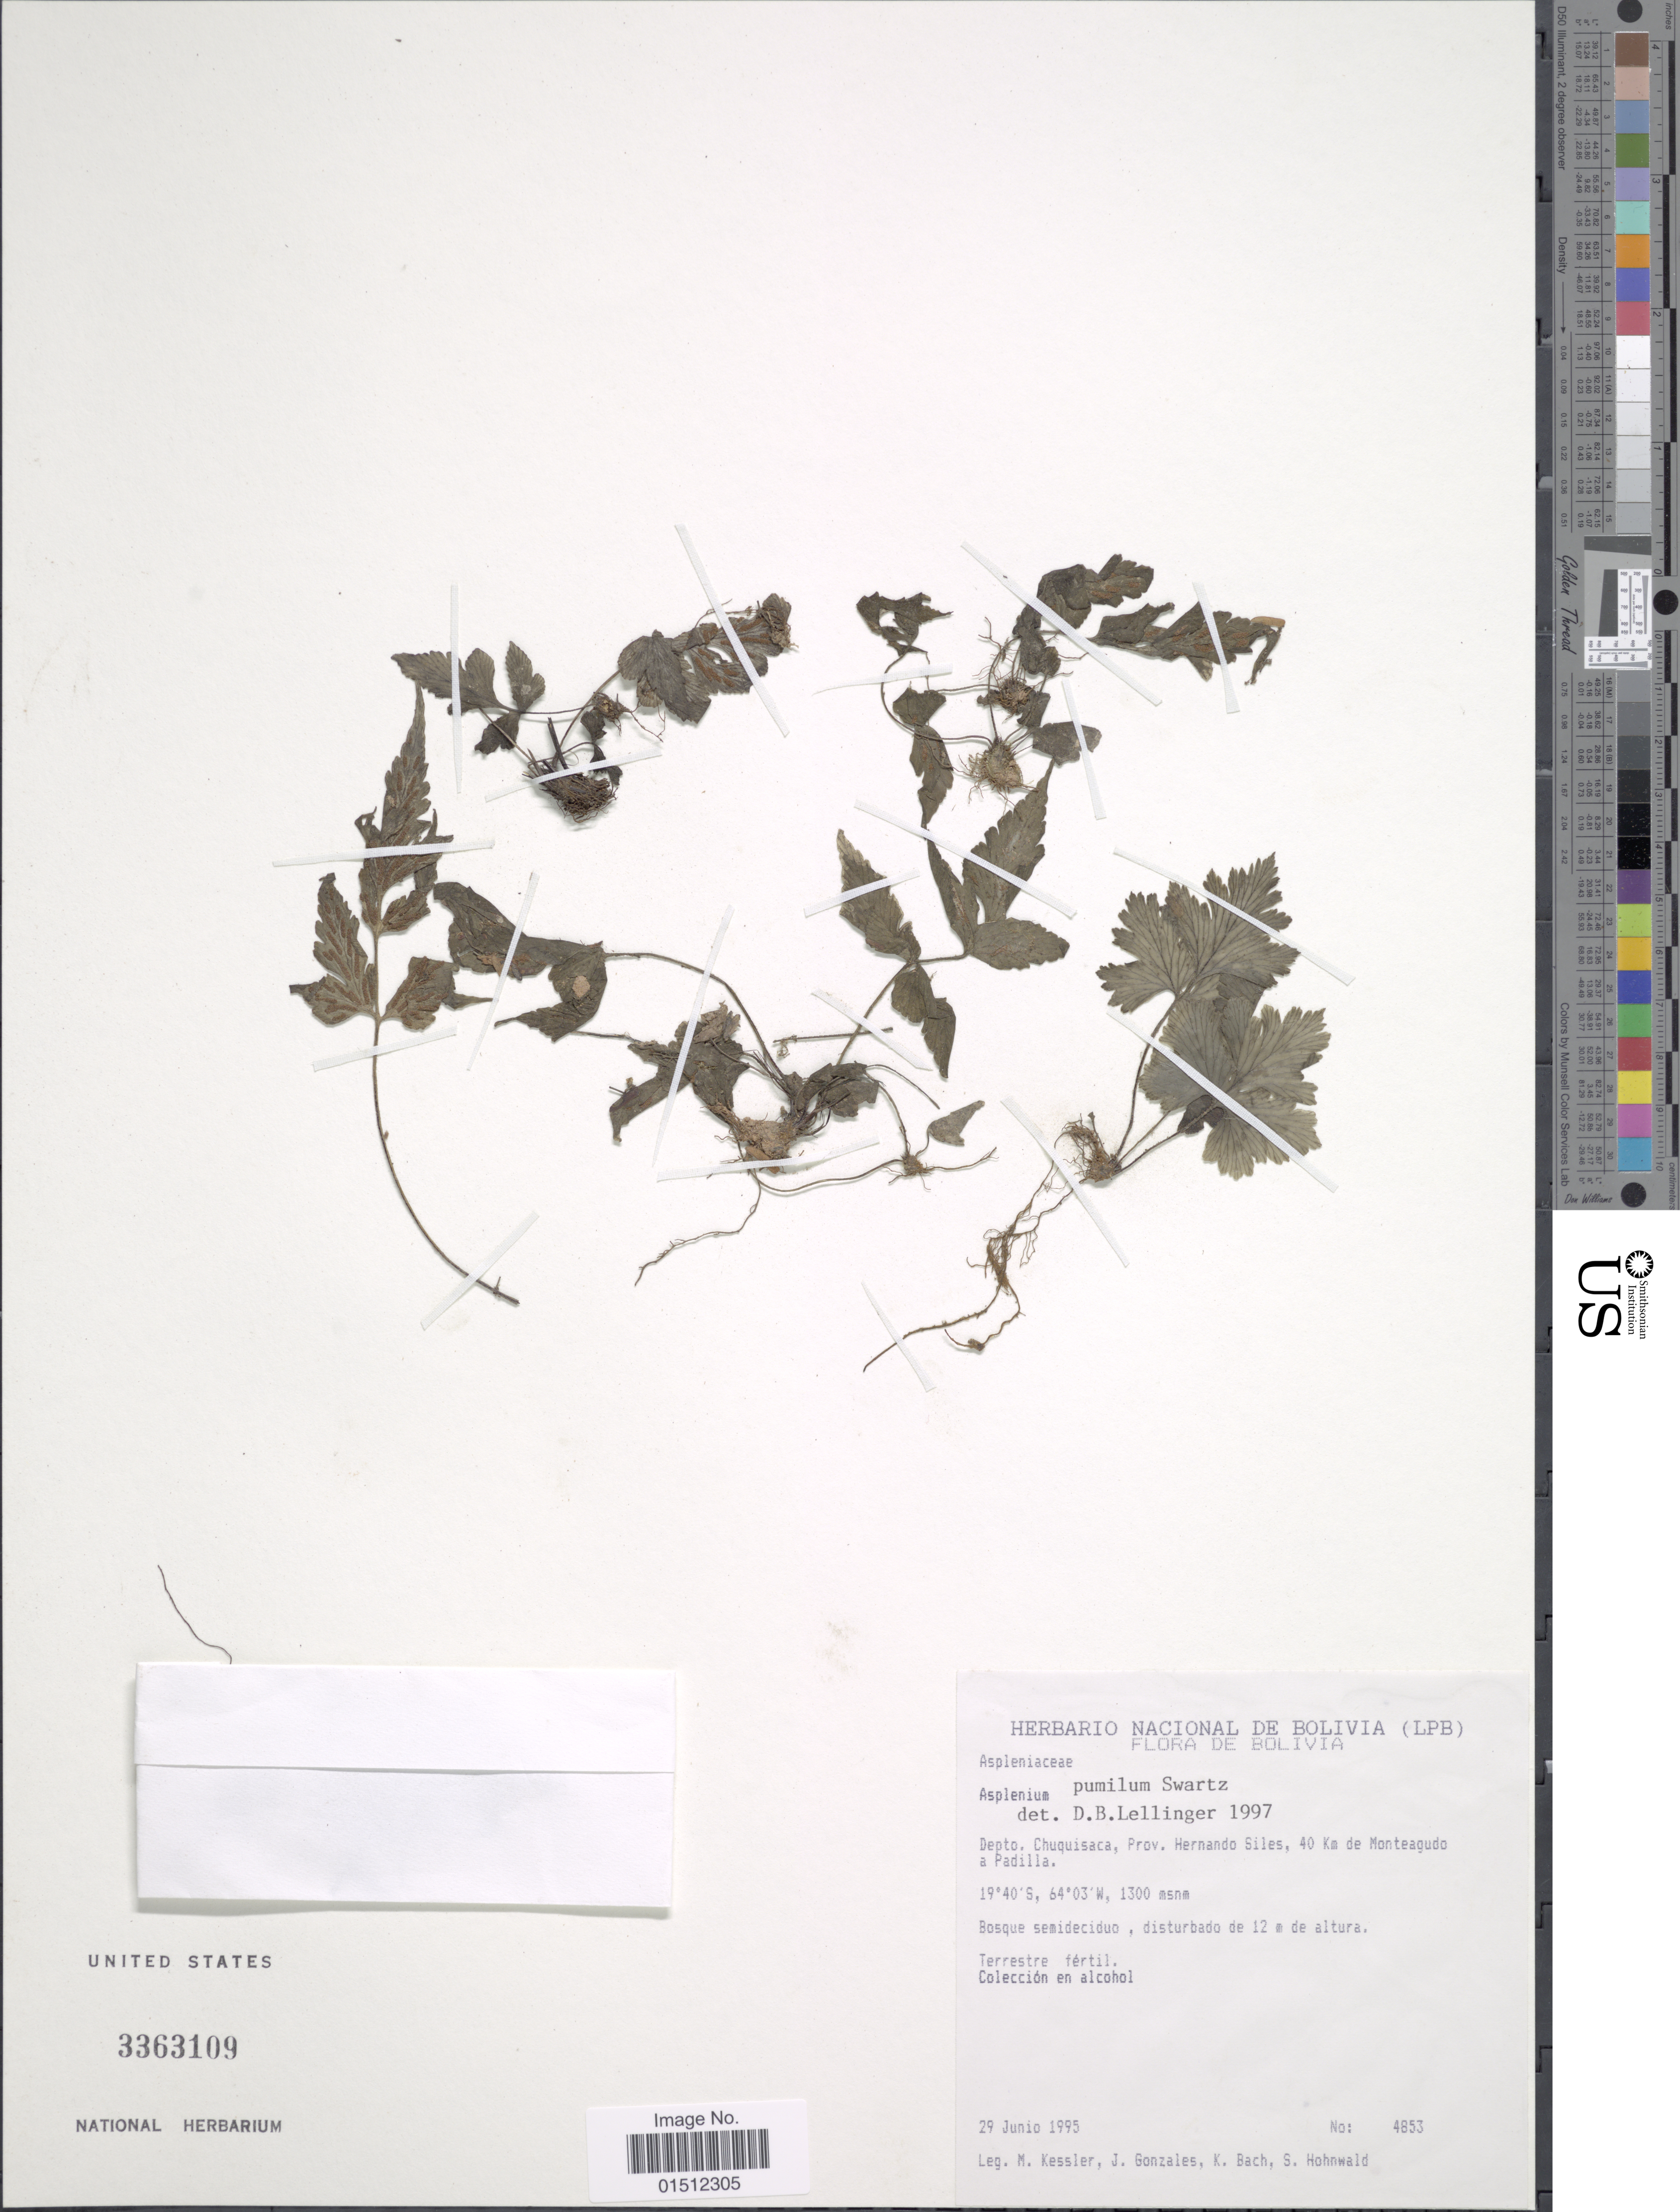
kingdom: Plantae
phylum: Tracheophyta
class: Polypodiopsida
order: Polypodiales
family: Aspleniaceae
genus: Asplenium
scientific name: Asplenium pumilum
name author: Sw.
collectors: M. Kessler, J. Gonzales, K. Bach & S. Hohnwald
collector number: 4853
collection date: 1995-06-26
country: Bolivia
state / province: Chuquisaca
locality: Bolivia, Depto. Chuquisaca, prov. Hernando Siles, 40 Km de Monteagudo a Padilla.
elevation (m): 12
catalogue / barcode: US 3363109